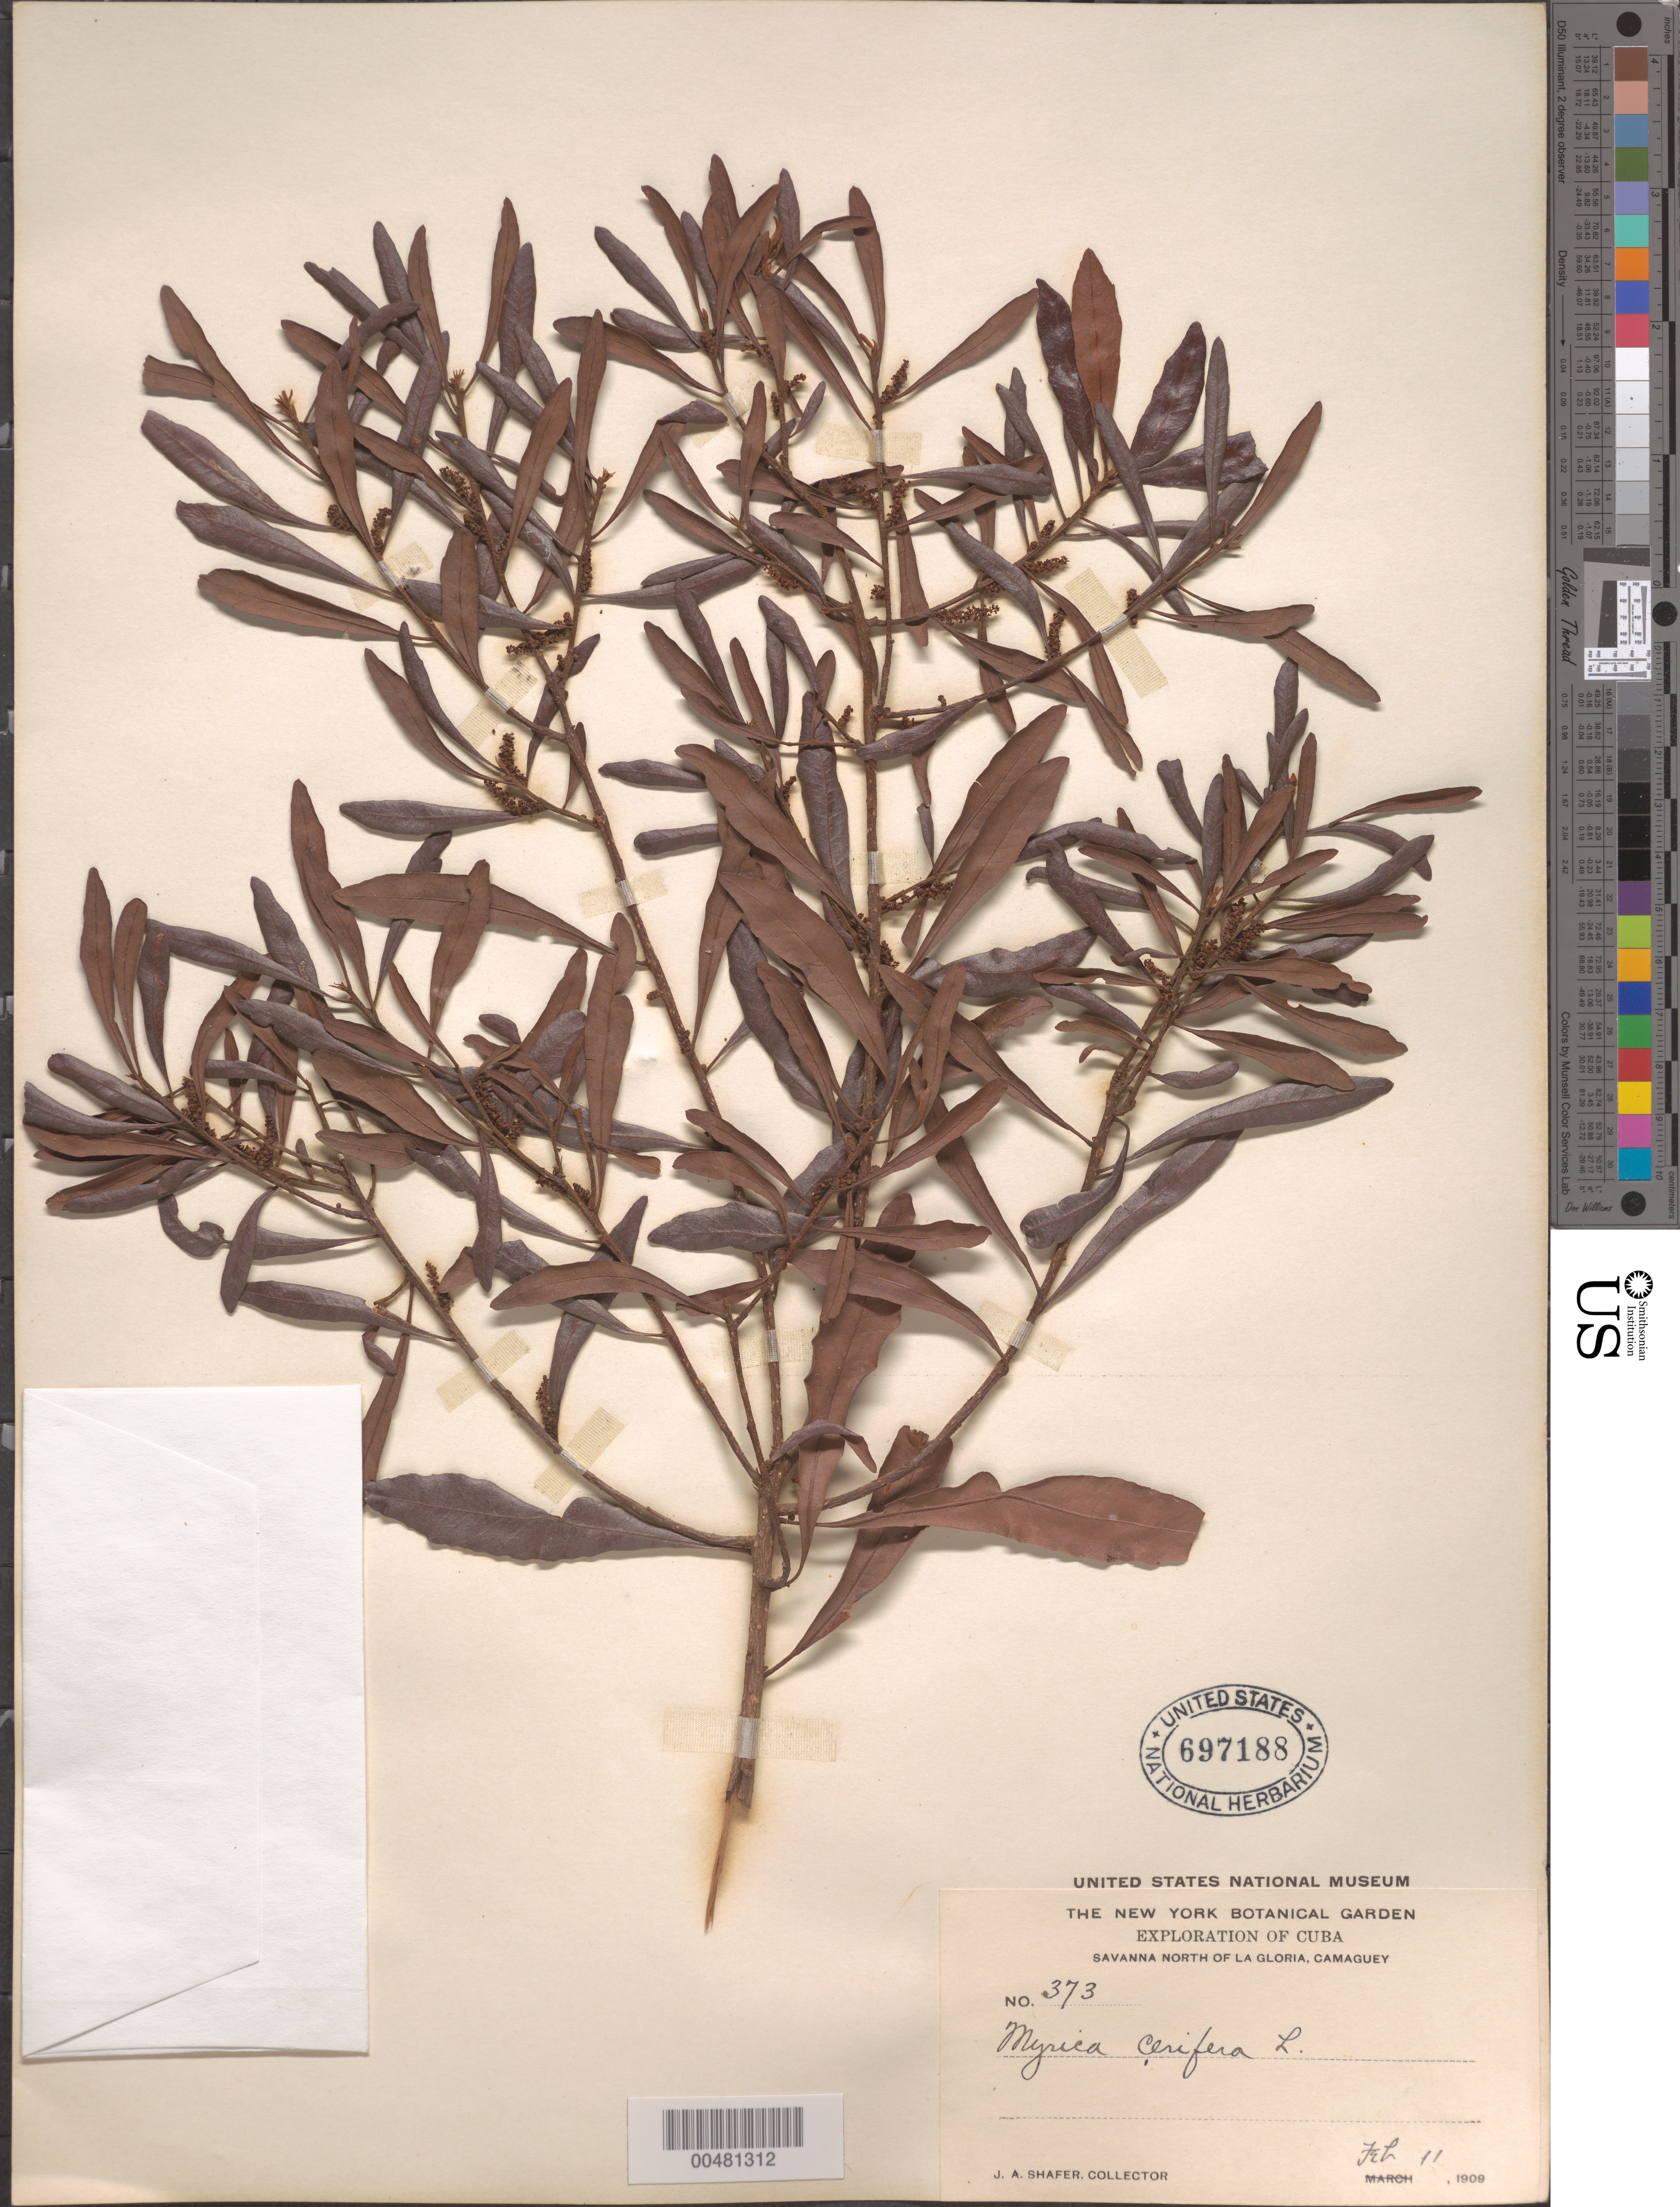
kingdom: Plantae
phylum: Tracheophyta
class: Magnoliopsida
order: Fagales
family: Myricaceae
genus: Morella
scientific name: Morella cerifera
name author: (L.) Small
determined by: Strong, M. T., (US), Smithsonian Institution - National Museum of Natural History (UNITED STATES)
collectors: J. A. Shafer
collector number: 373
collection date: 1909-02-11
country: Cuba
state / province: Camagüey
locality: La Gloria, savanna N of.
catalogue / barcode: US 697188